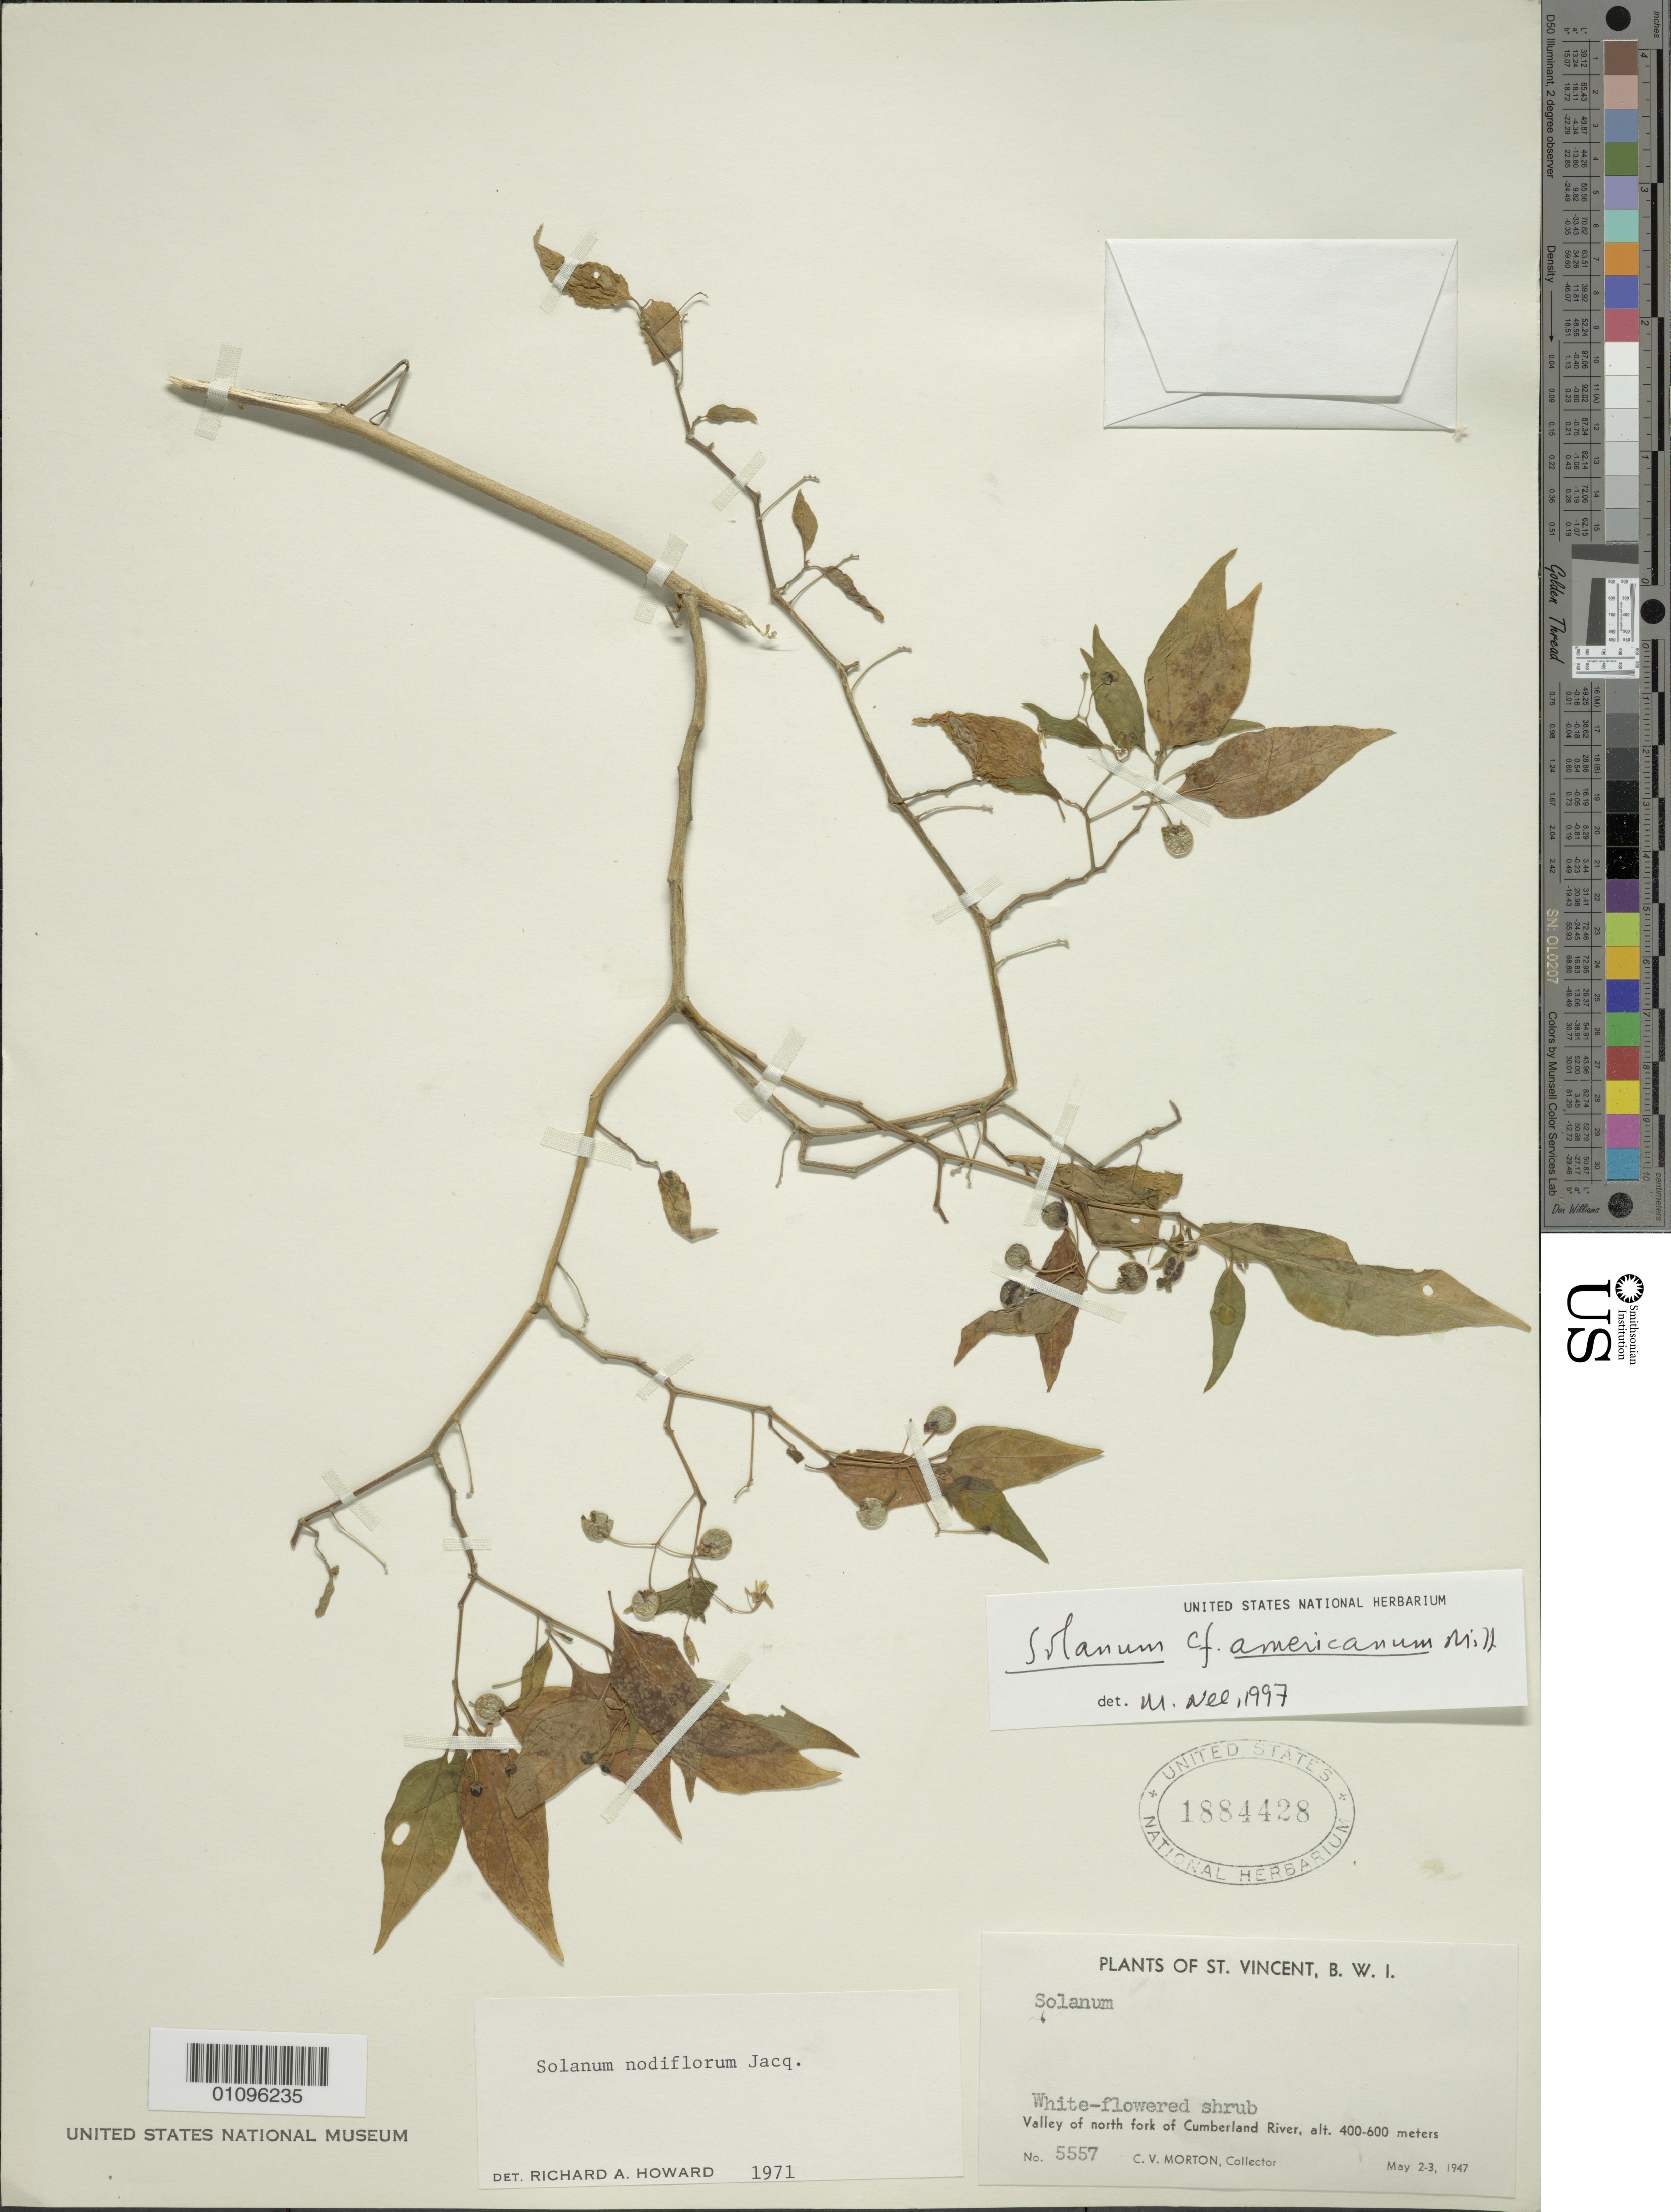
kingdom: Plantae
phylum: Tracheophyta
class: Magnoliopsida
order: Solanales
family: Solanaceae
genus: Solanum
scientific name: Solanum americanum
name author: Mill.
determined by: Nee, Michael H.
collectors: C. V. Morton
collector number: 5557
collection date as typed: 02 May 1947 to 03 May 1947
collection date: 1947-05-02/1947-05-03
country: St. Vincent - Grenadines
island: St. Vincent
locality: Cumberland River, valley of N fork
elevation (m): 400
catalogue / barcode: US 1884428